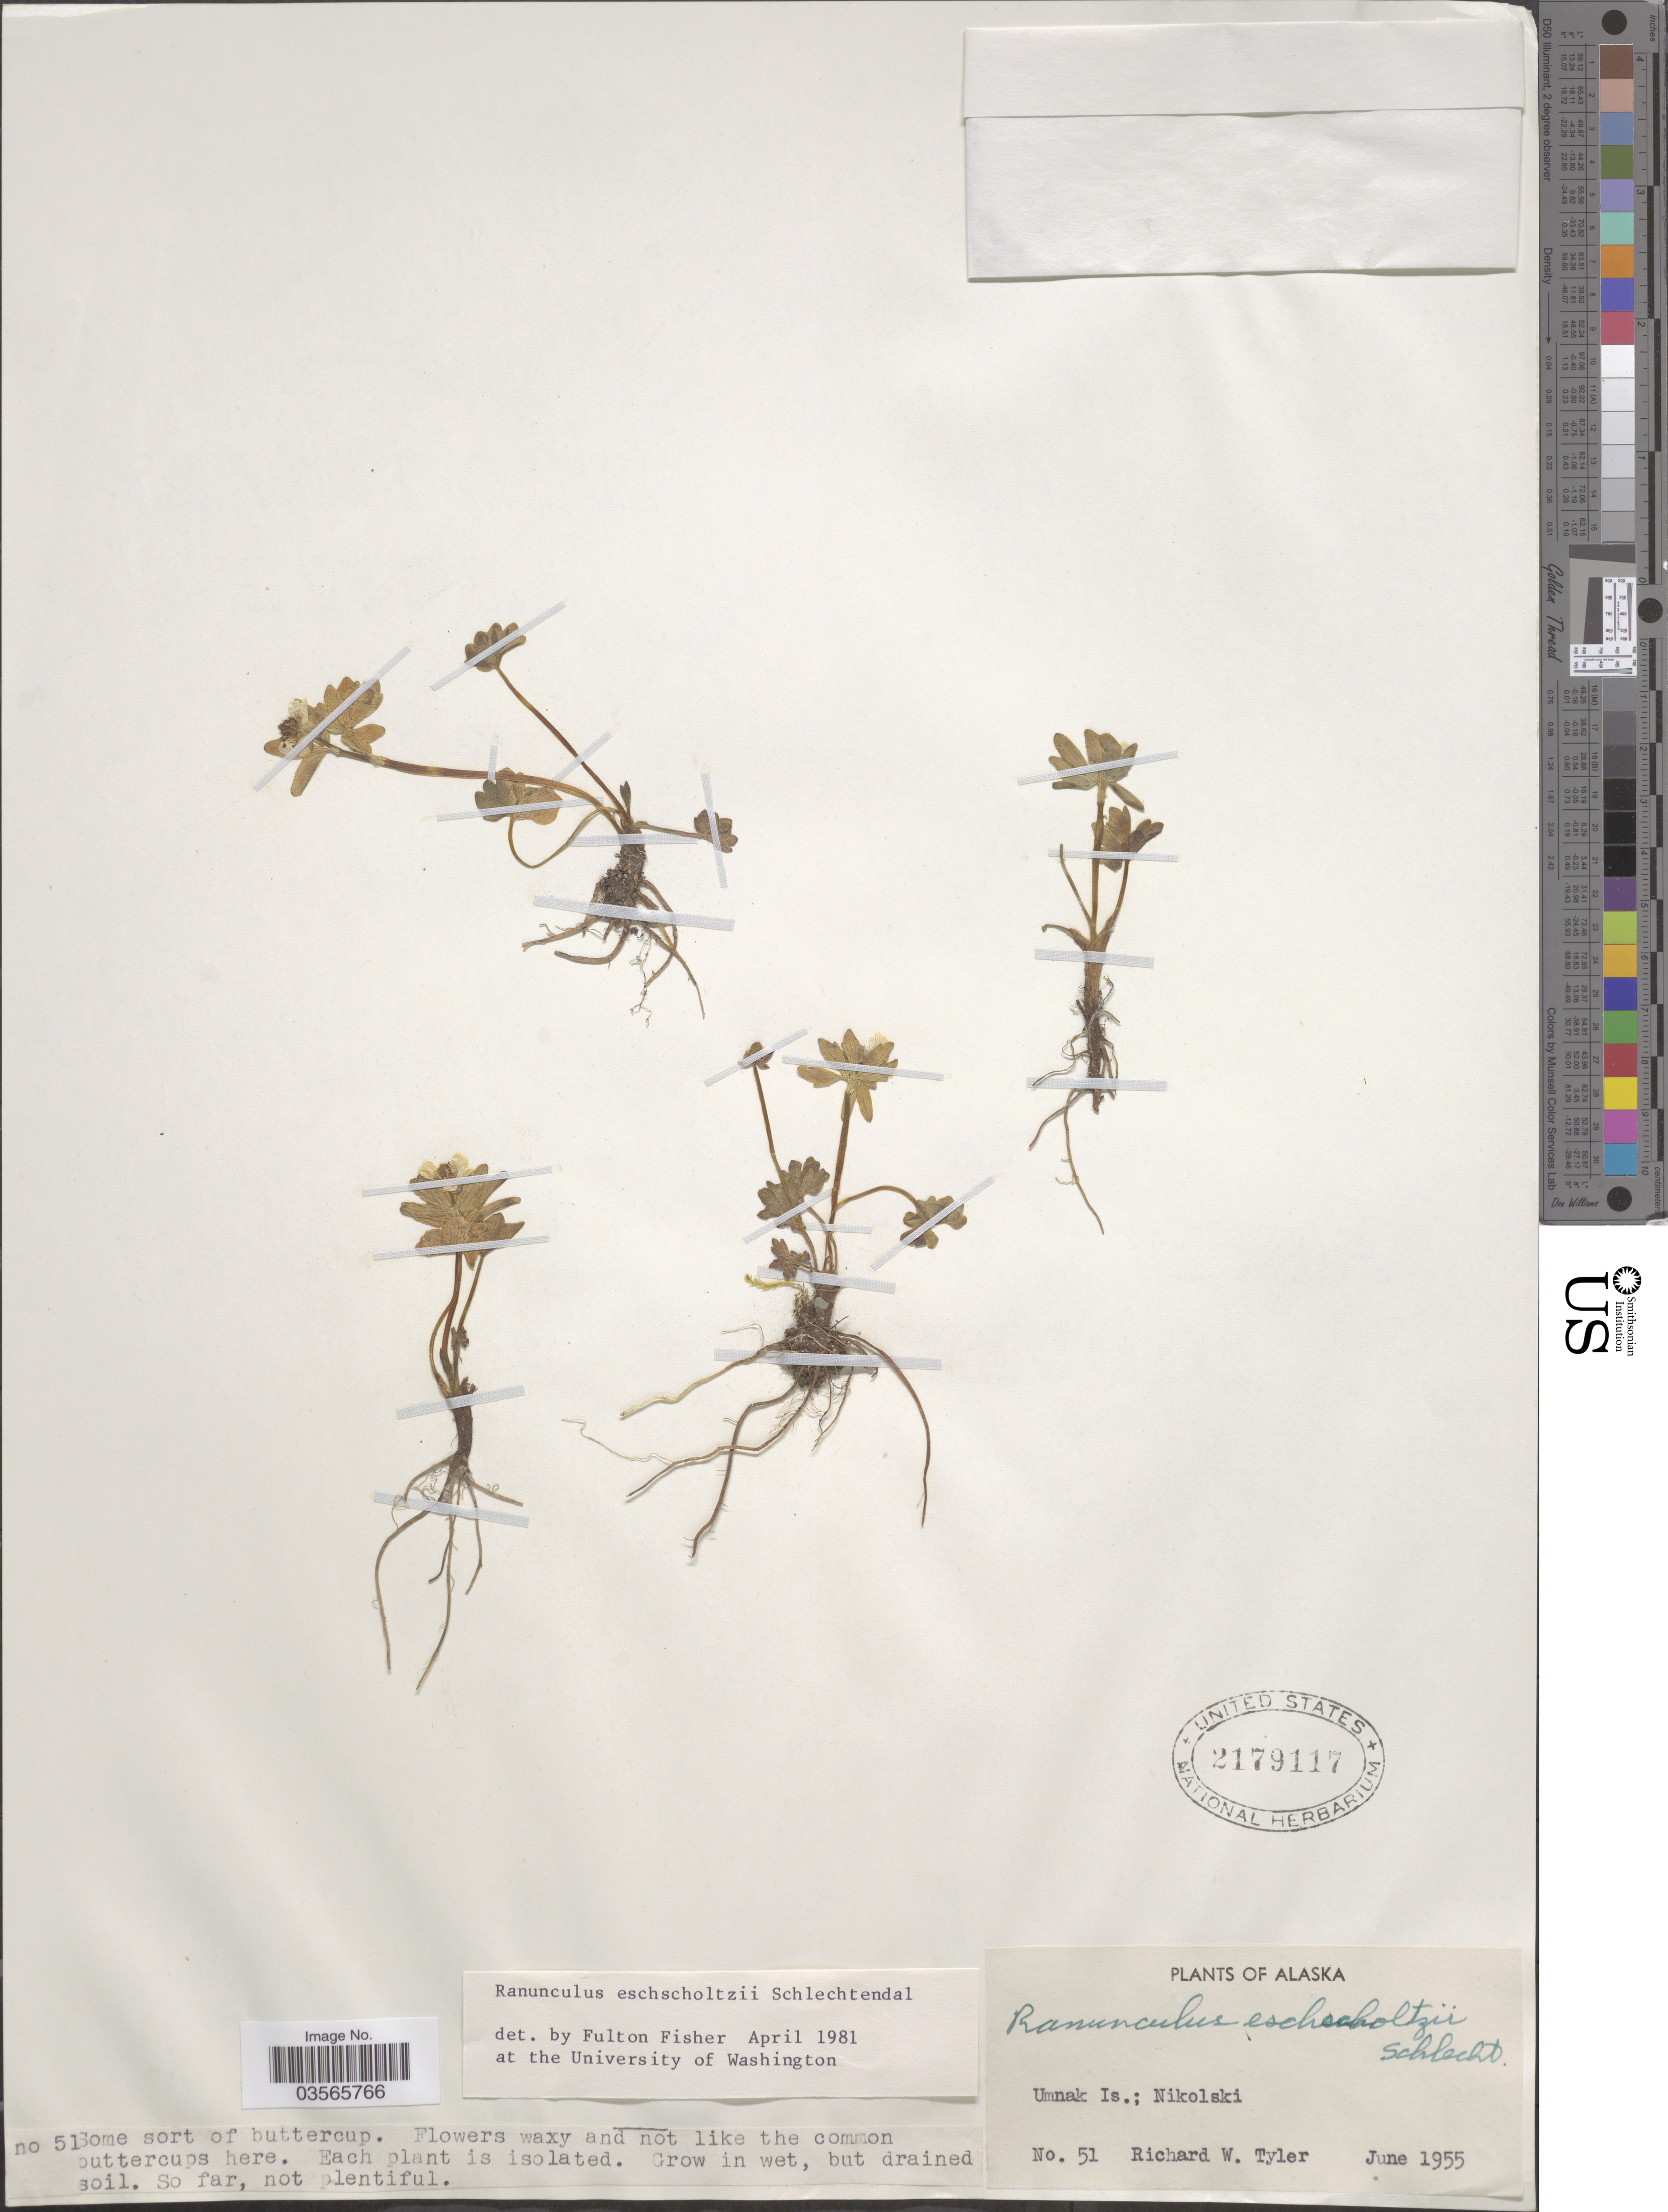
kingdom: Plantae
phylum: Tracheophyta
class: Magnoliopsida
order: Ranunculales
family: Ranunculaceae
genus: Ranunculus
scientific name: Ranunculus eschscholtzii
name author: Schltdl.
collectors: R. Tyler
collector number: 51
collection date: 1955-06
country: United States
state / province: Alaska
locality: Umnak Is.; Nikolski.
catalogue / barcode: US 2179117